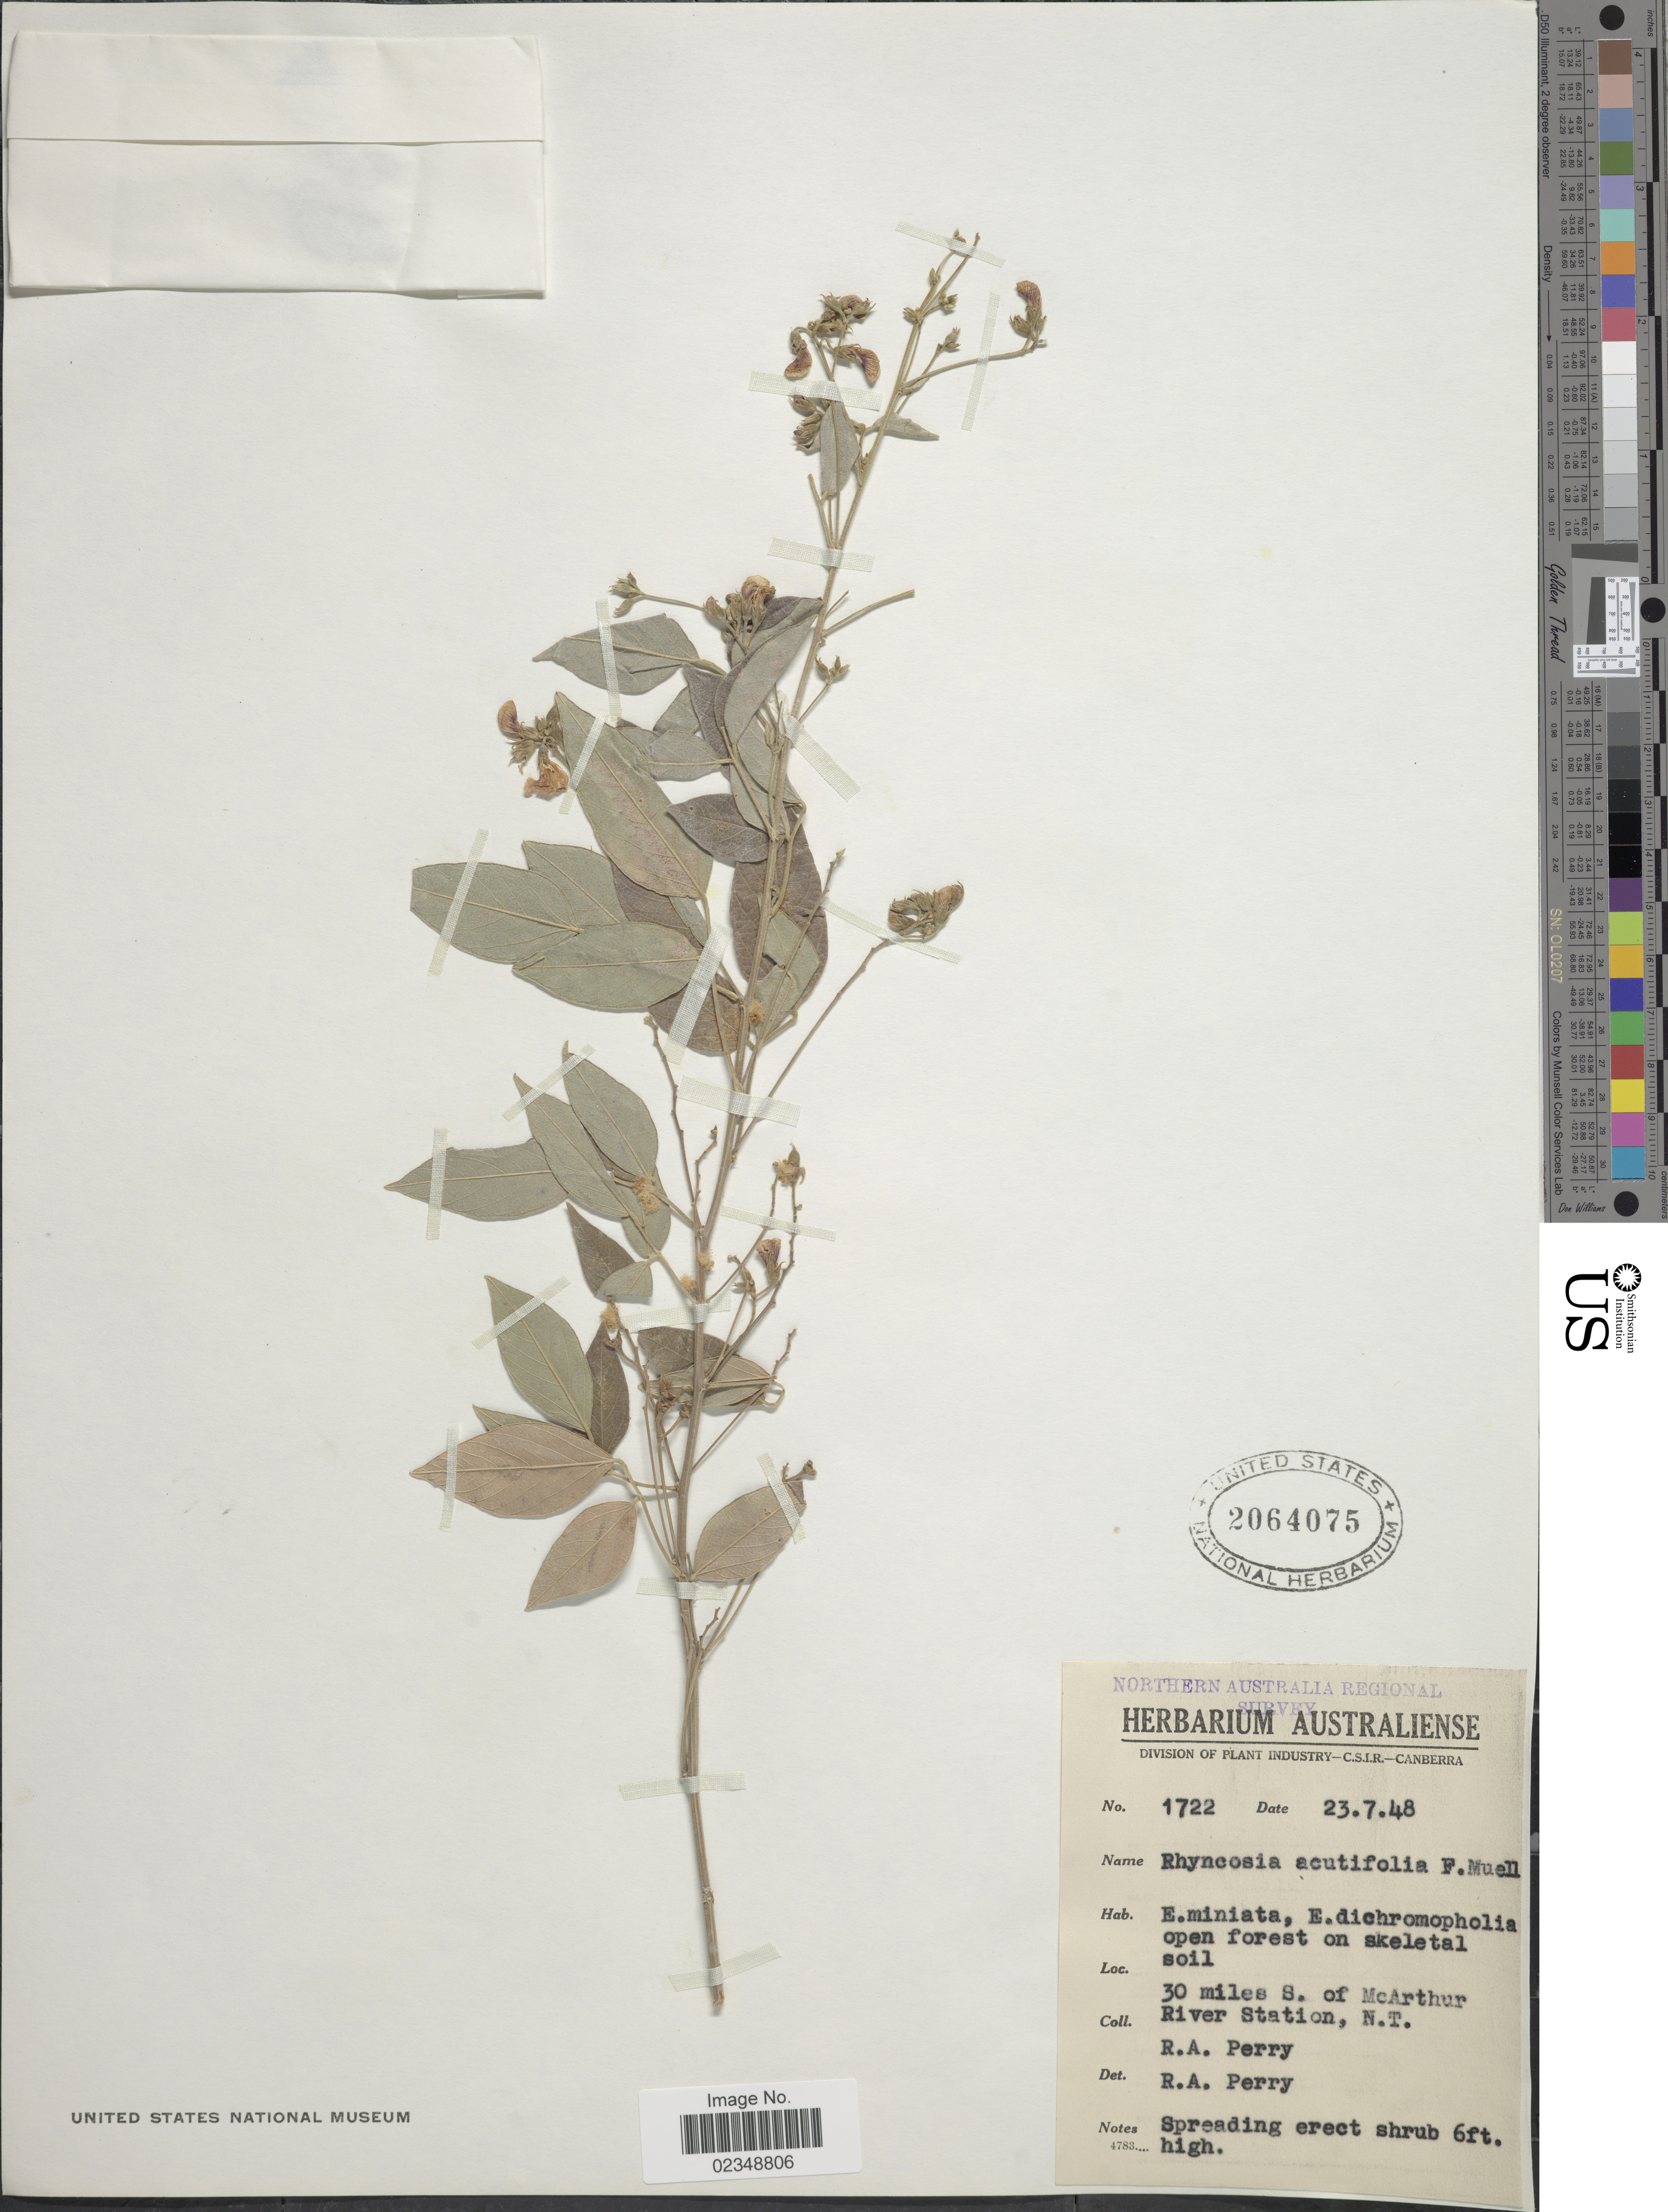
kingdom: Plantae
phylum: Tracheophyta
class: Magnoliopsida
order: Fabales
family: Fabaceae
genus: Rhynchosia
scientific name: Rhynchosia acutifolia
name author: F. Muell. ex Benth.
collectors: Perry, R. A.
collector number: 1722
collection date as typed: Transcribed d/m/y: 23/7/48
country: Australia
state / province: Northern Territory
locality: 30 miles S. of McArthur River Station, N.T.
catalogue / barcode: US 2064075